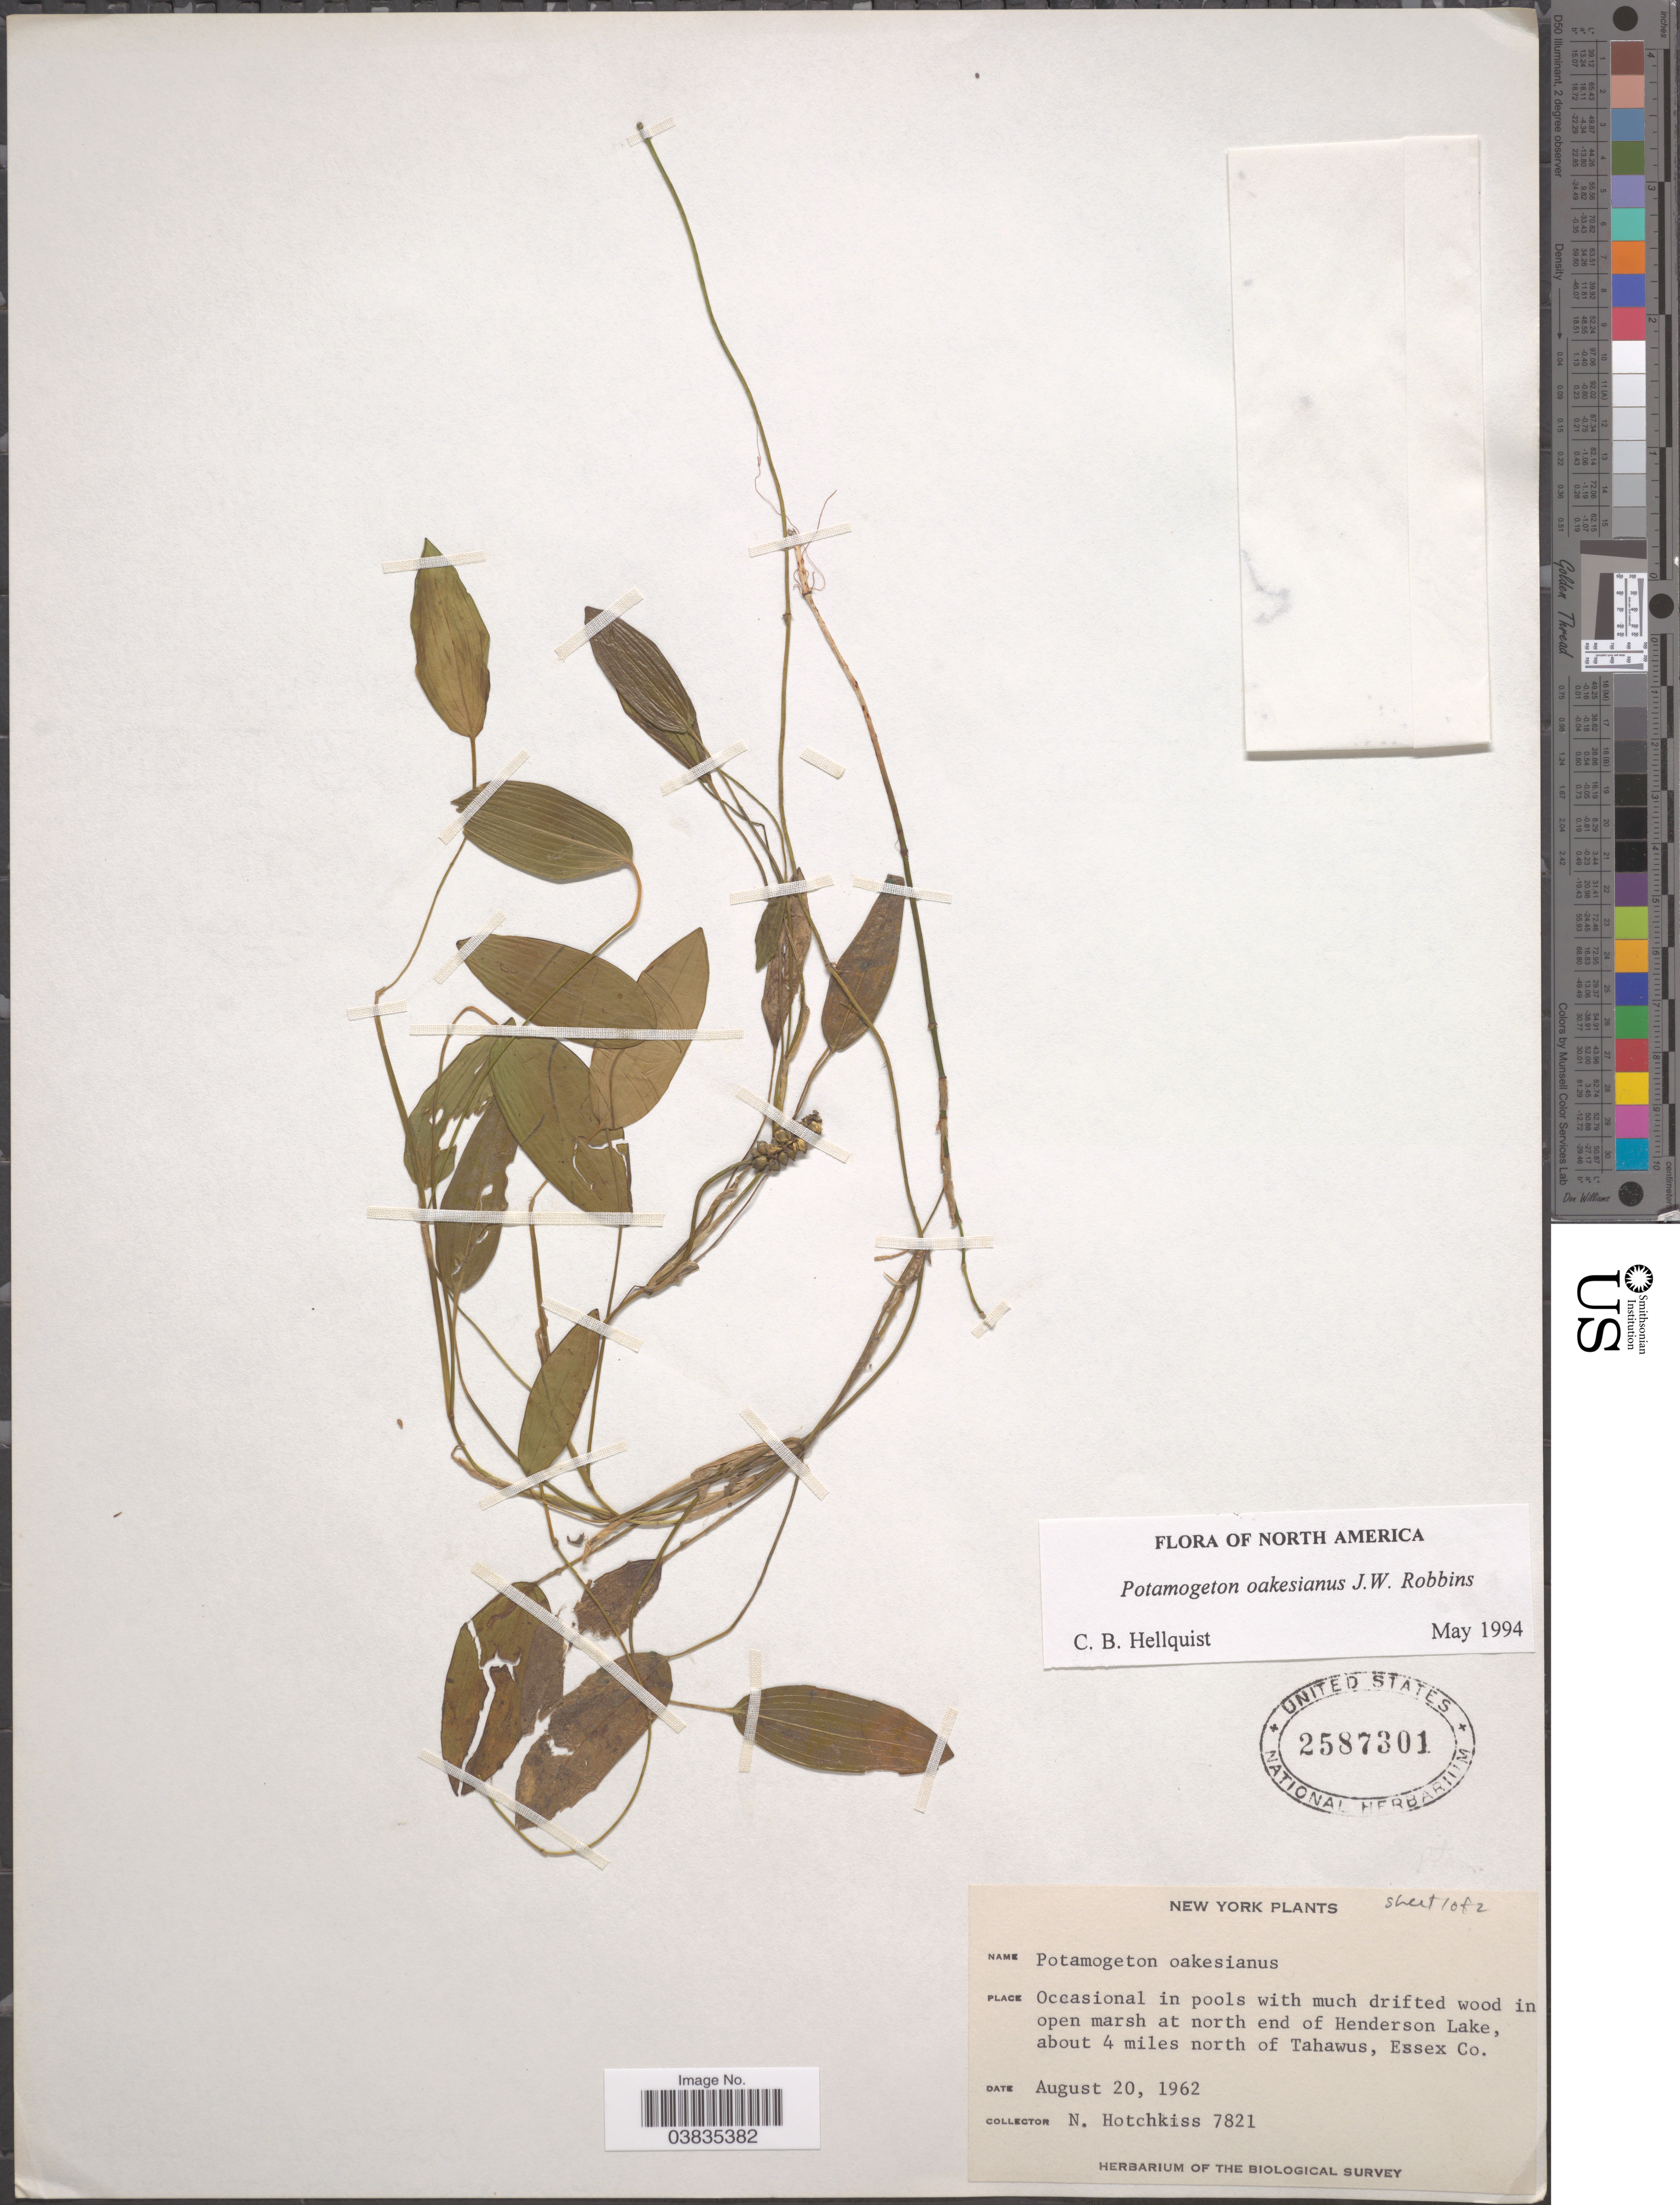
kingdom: Plantae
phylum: Tracheophyta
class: Liliopsida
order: Alismatales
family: Potamogetonaceae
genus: Potamogeton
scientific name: Potamogeton oakesianus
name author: J.W. Robbins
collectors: N. Hotchkiss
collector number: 7821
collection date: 1962-08-20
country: United States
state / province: New York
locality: In open marsh at north end of Henderson Lake, about 4 miles north of Tahawus, Essex Co.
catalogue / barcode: US 2587301